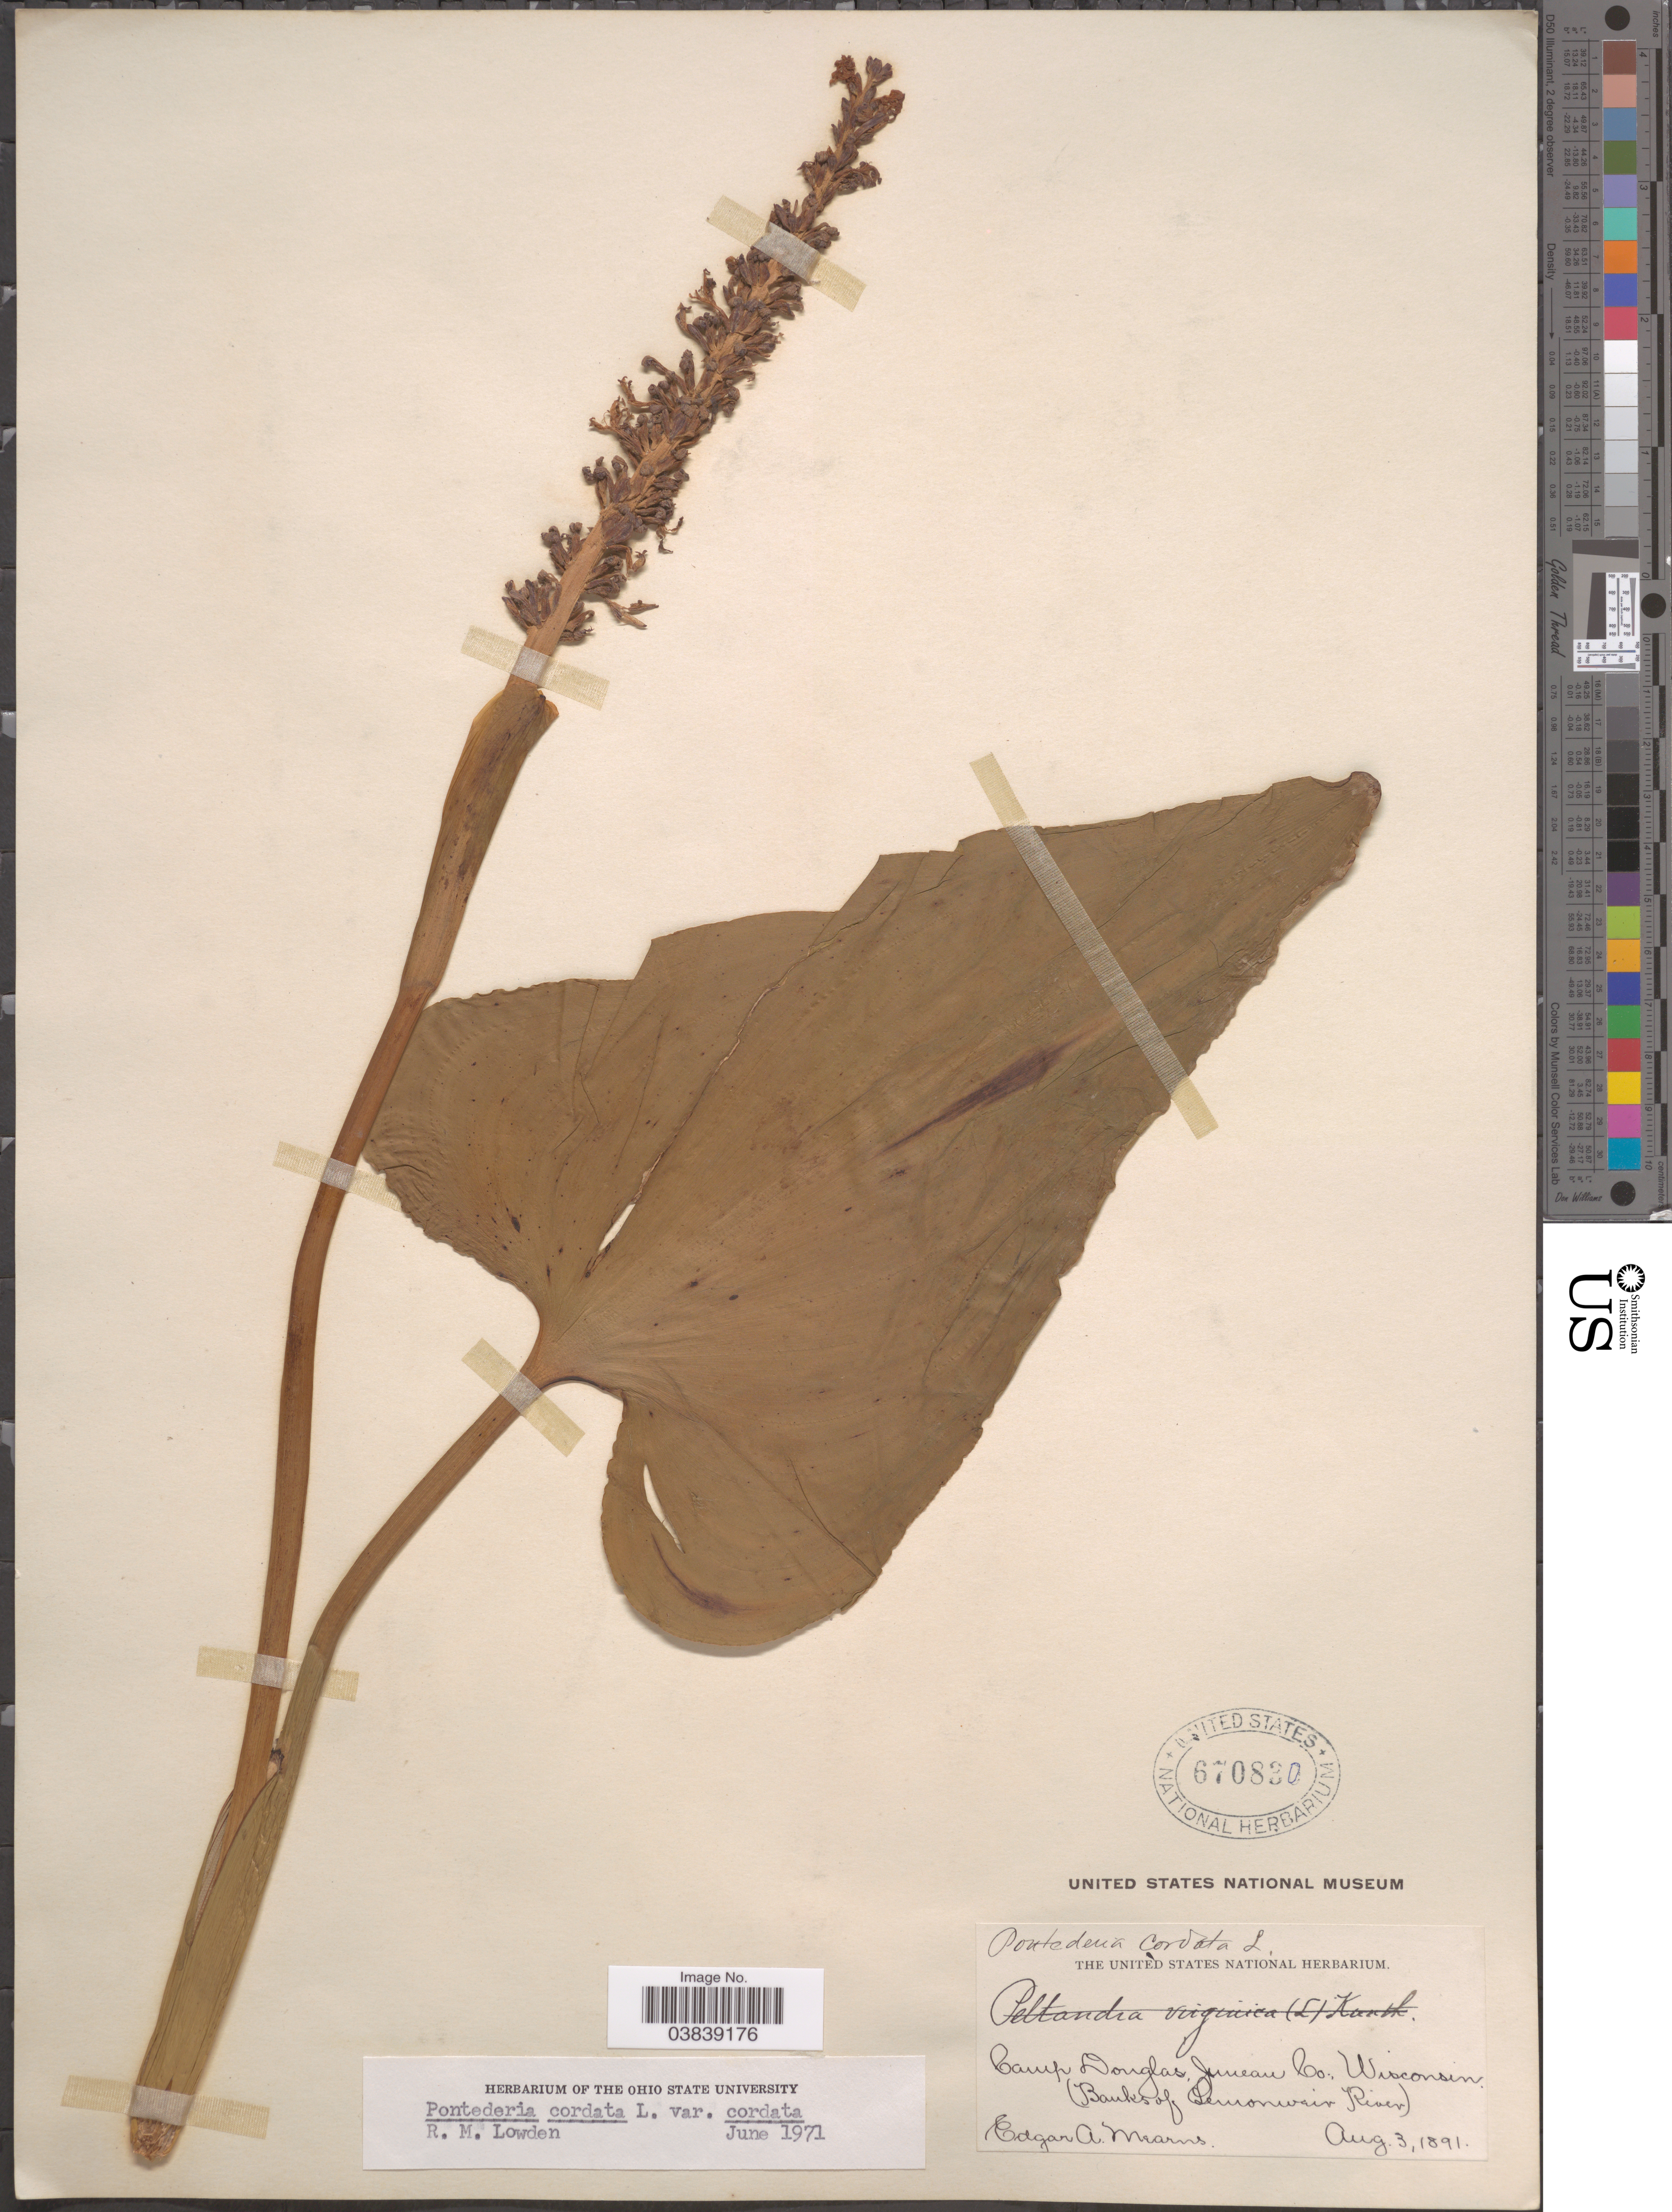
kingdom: Plantae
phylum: Tracheophyta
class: Liliopsida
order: Commelinales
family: Pontederiaceae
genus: Pontederia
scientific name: Pontederia cordata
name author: L.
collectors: E. A. Mearns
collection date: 1891-08-03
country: United States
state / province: Wisconsin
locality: Camp Douglas, Juneau Co. (Banks of Lemonweir River).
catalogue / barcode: US 670830